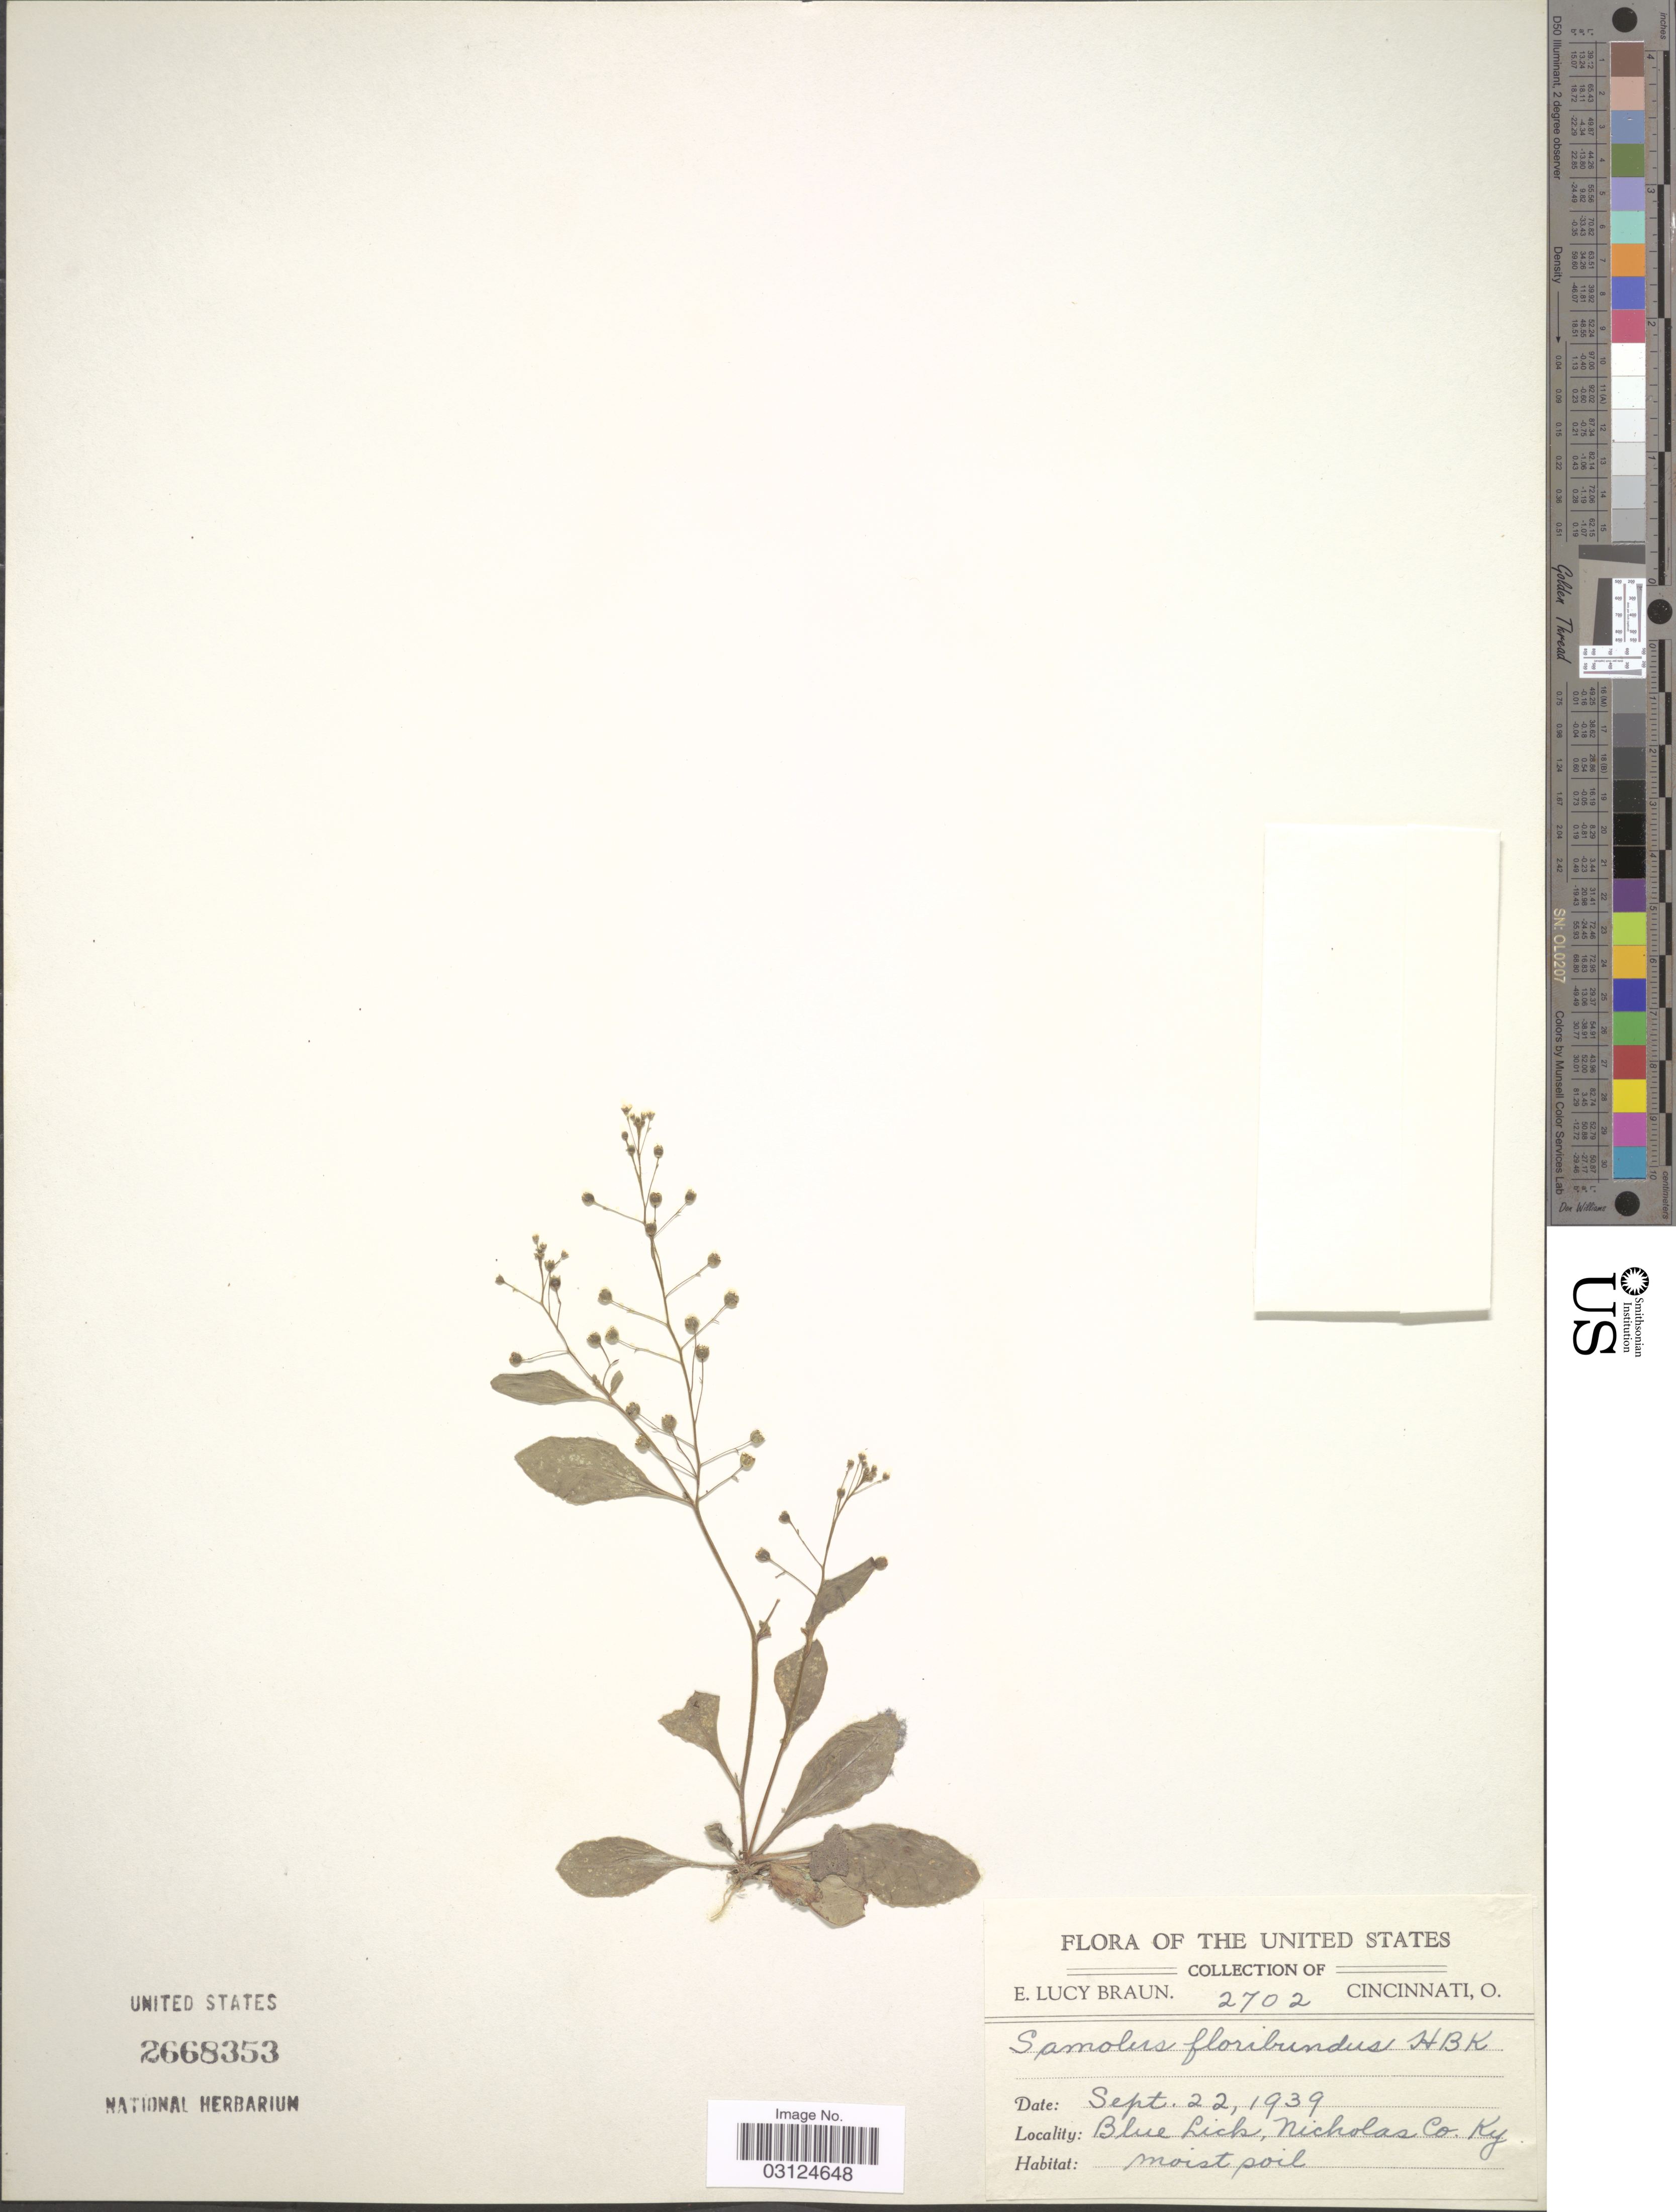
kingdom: Plantae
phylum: Tracheophyta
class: Magnoliopsida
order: Ericales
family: Primulaceae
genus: Samolus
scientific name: Samolus parviflorus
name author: Raf.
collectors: E. L. Braun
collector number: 2702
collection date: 1939-09-22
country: United States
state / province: Kentucky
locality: Blue Lick, Nicholas Co.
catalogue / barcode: US 2668353